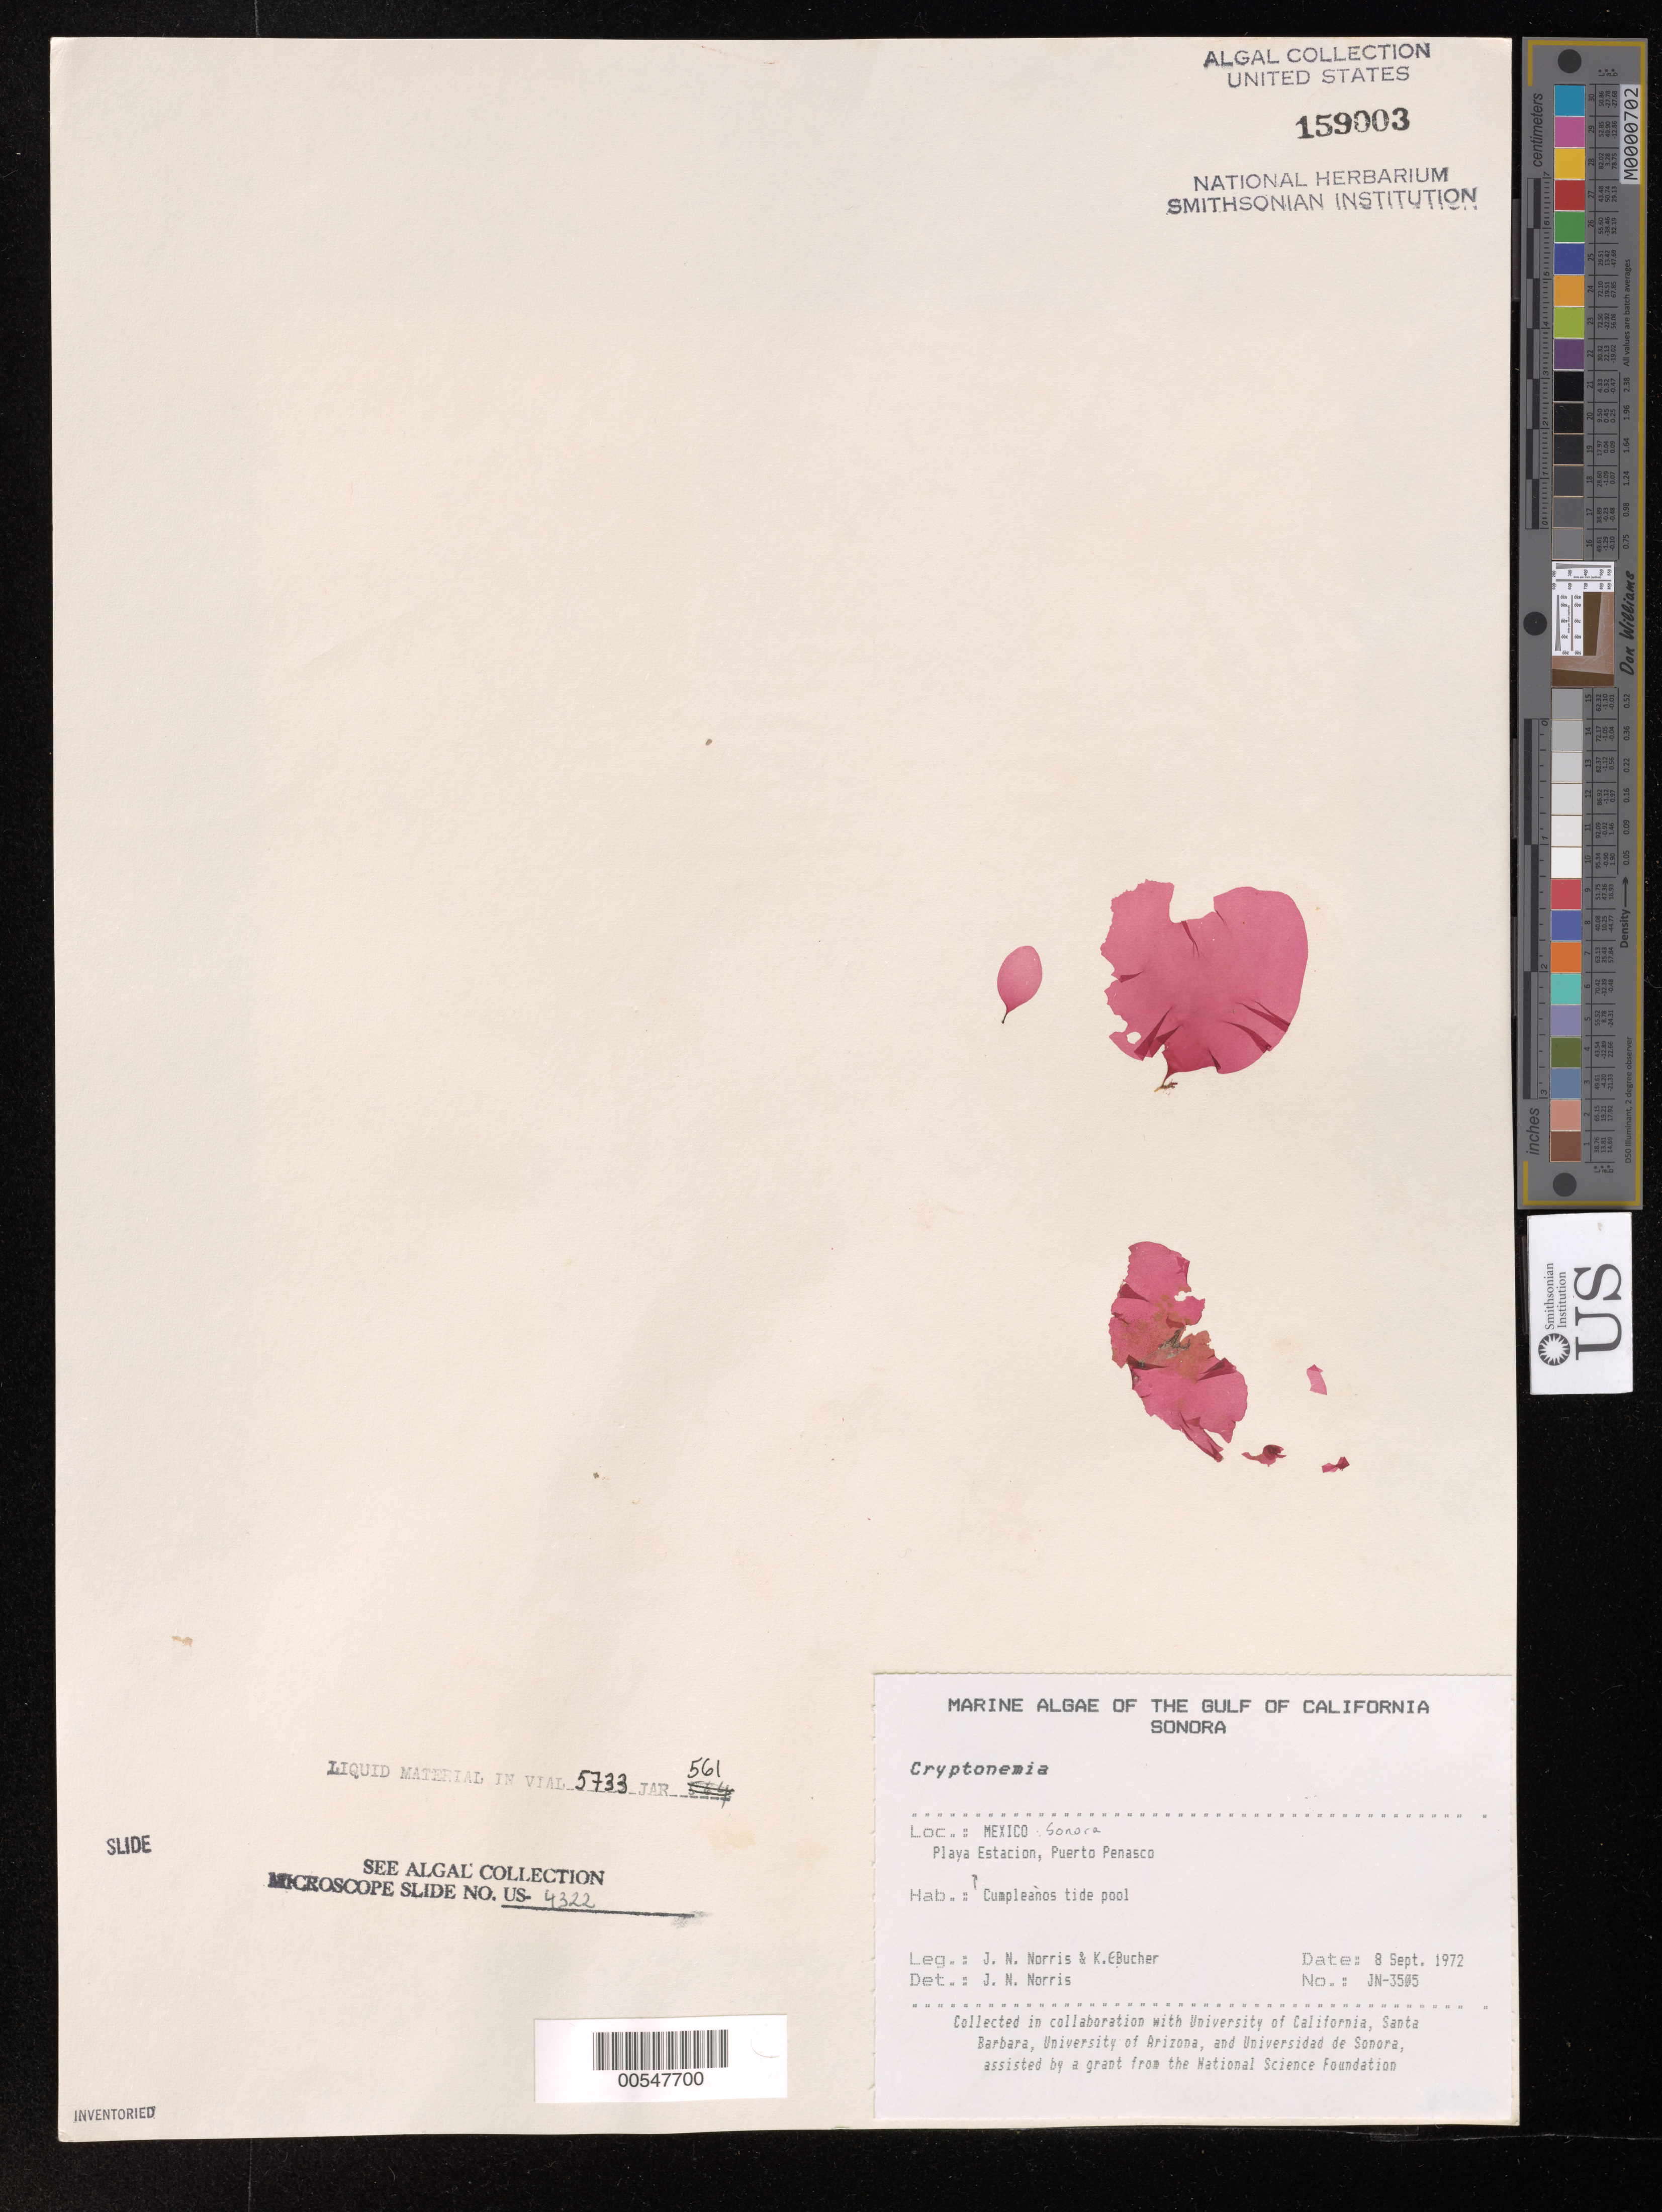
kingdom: Plantae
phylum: Rhodophyta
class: Florideophyceae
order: Halymeniales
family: Halymeniaceae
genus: Cryptonemia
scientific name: Cryptonemia sp.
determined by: Norris, James N.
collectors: J. N. Norris & K. E. Bucher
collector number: JN-3505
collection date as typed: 08 Sep 1972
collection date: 1972-09-08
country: Mexico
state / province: Sonora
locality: Playa Estacion, Puerto Penasco, Cumpleanos tide pool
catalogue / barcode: US 159003